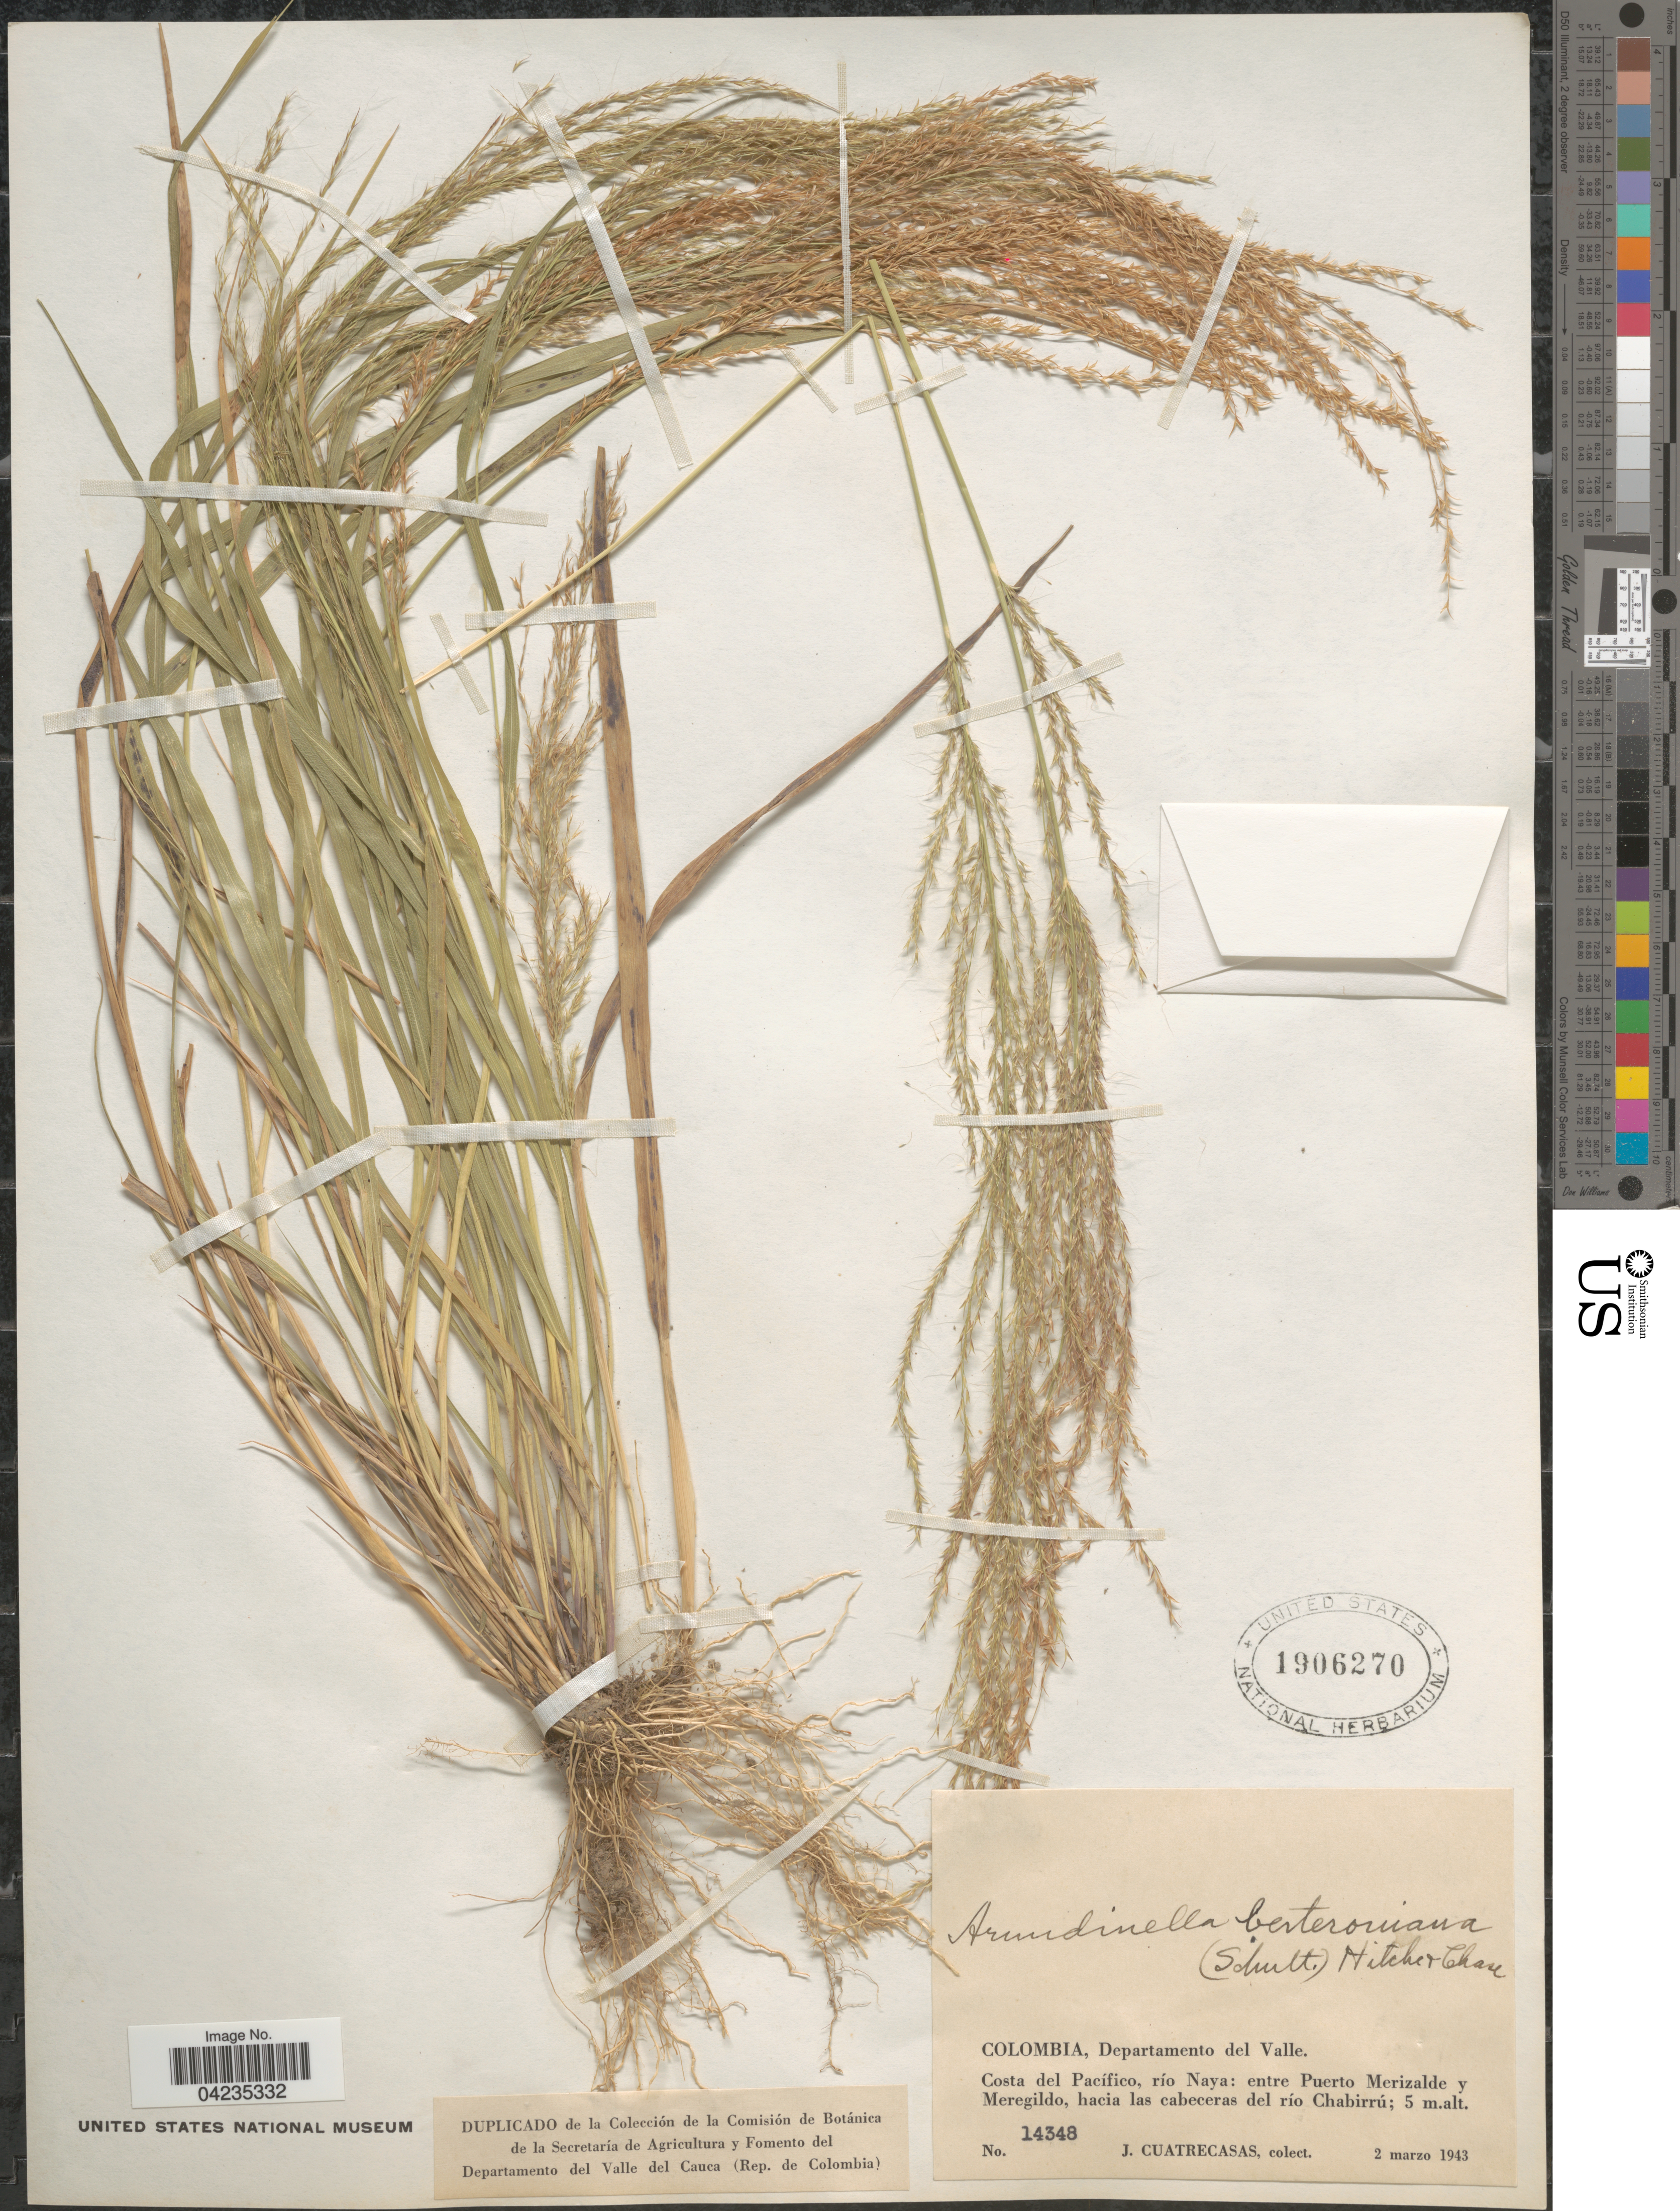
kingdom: Plantae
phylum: Tracheophyta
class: Liliopsida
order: Poales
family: Poaceae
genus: Arundinella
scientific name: Arundinella berteroniana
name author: (Schult.) Hitchc. & Chase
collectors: J. Cuatrecasas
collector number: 14348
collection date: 1943-03-02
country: Colombia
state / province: Valle del Cauca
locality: Departamento del Valle. Costa del Pacífico, río Naya: entre Puerto Merizalde y Meregildo, hacia las cabeceras del río Chabirrú.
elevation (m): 5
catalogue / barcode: US 1906270